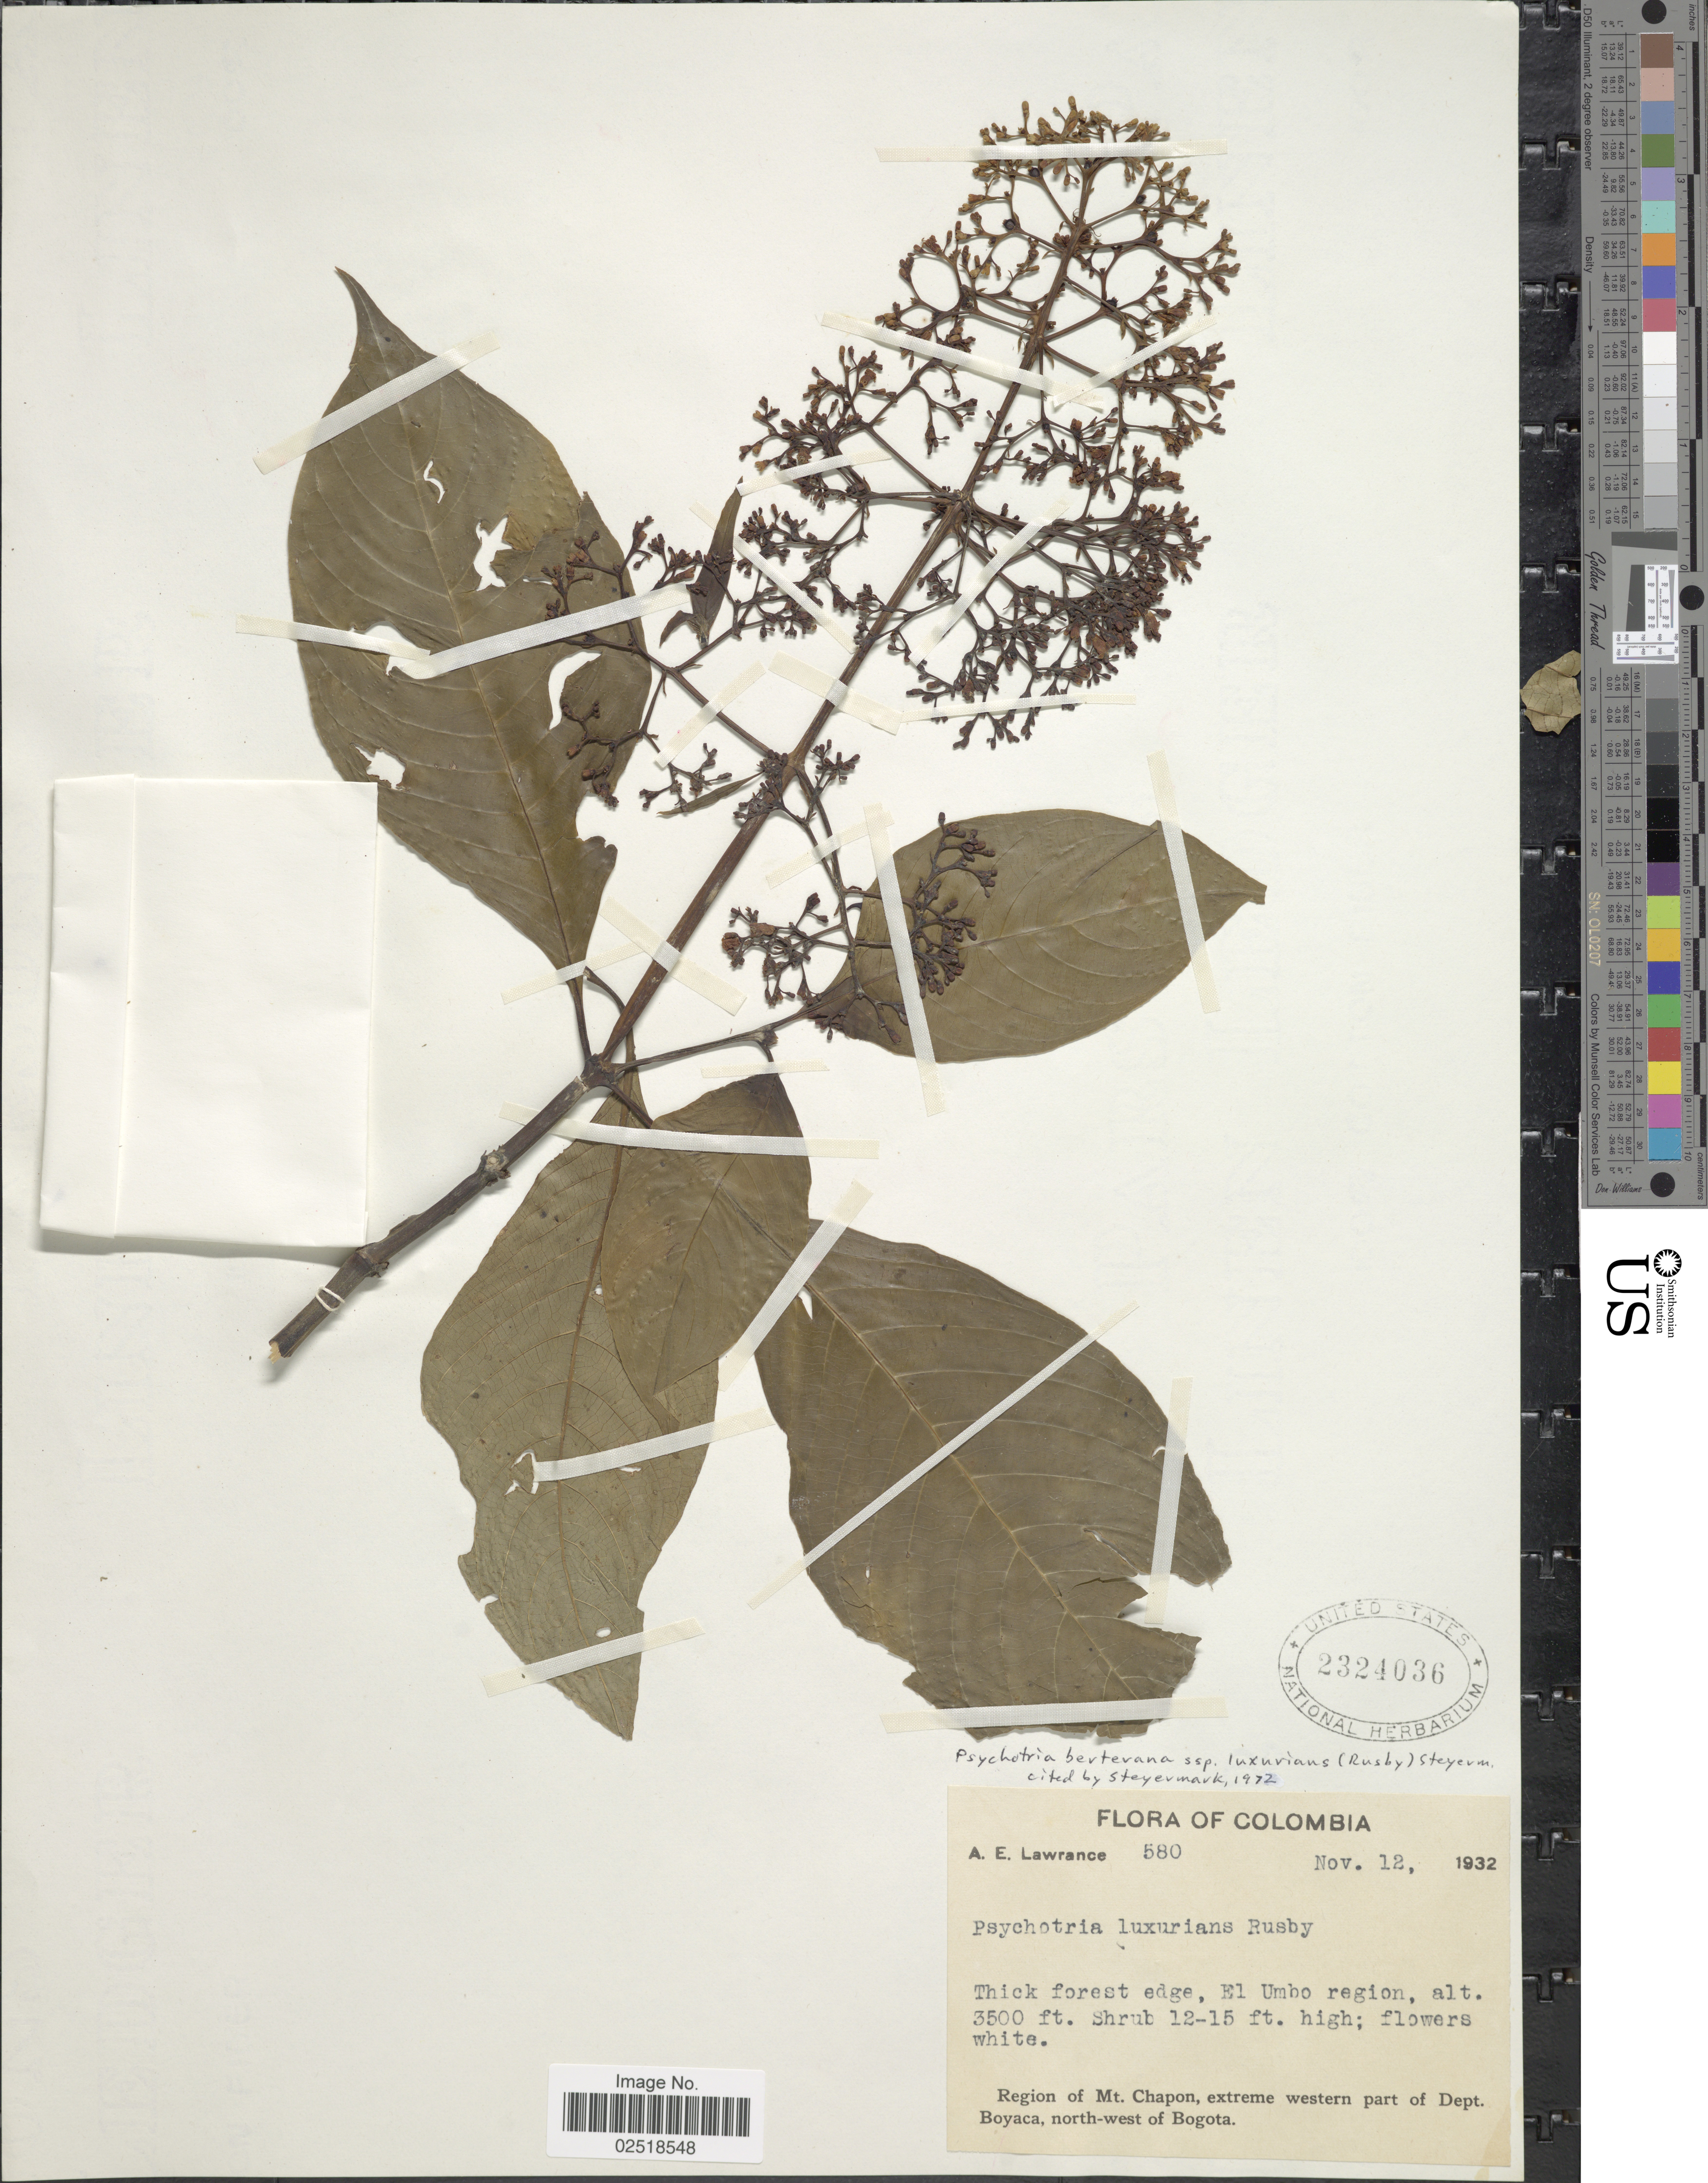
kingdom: Plantae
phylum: Tracheophyta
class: Magnoliopsida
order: Gentianales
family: Rubiaceae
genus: Psychotria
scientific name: Psychotria berteroana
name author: DC.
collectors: A. Lawrance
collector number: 580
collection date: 1932-11-12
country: Colombia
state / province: Bogota D.C.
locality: Thick forest edge, El Umbo region, Region of Mt Chapon, extreme western part of Dept. Boyaca, north-west of Bogota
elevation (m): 1067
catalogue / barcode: US 2324036